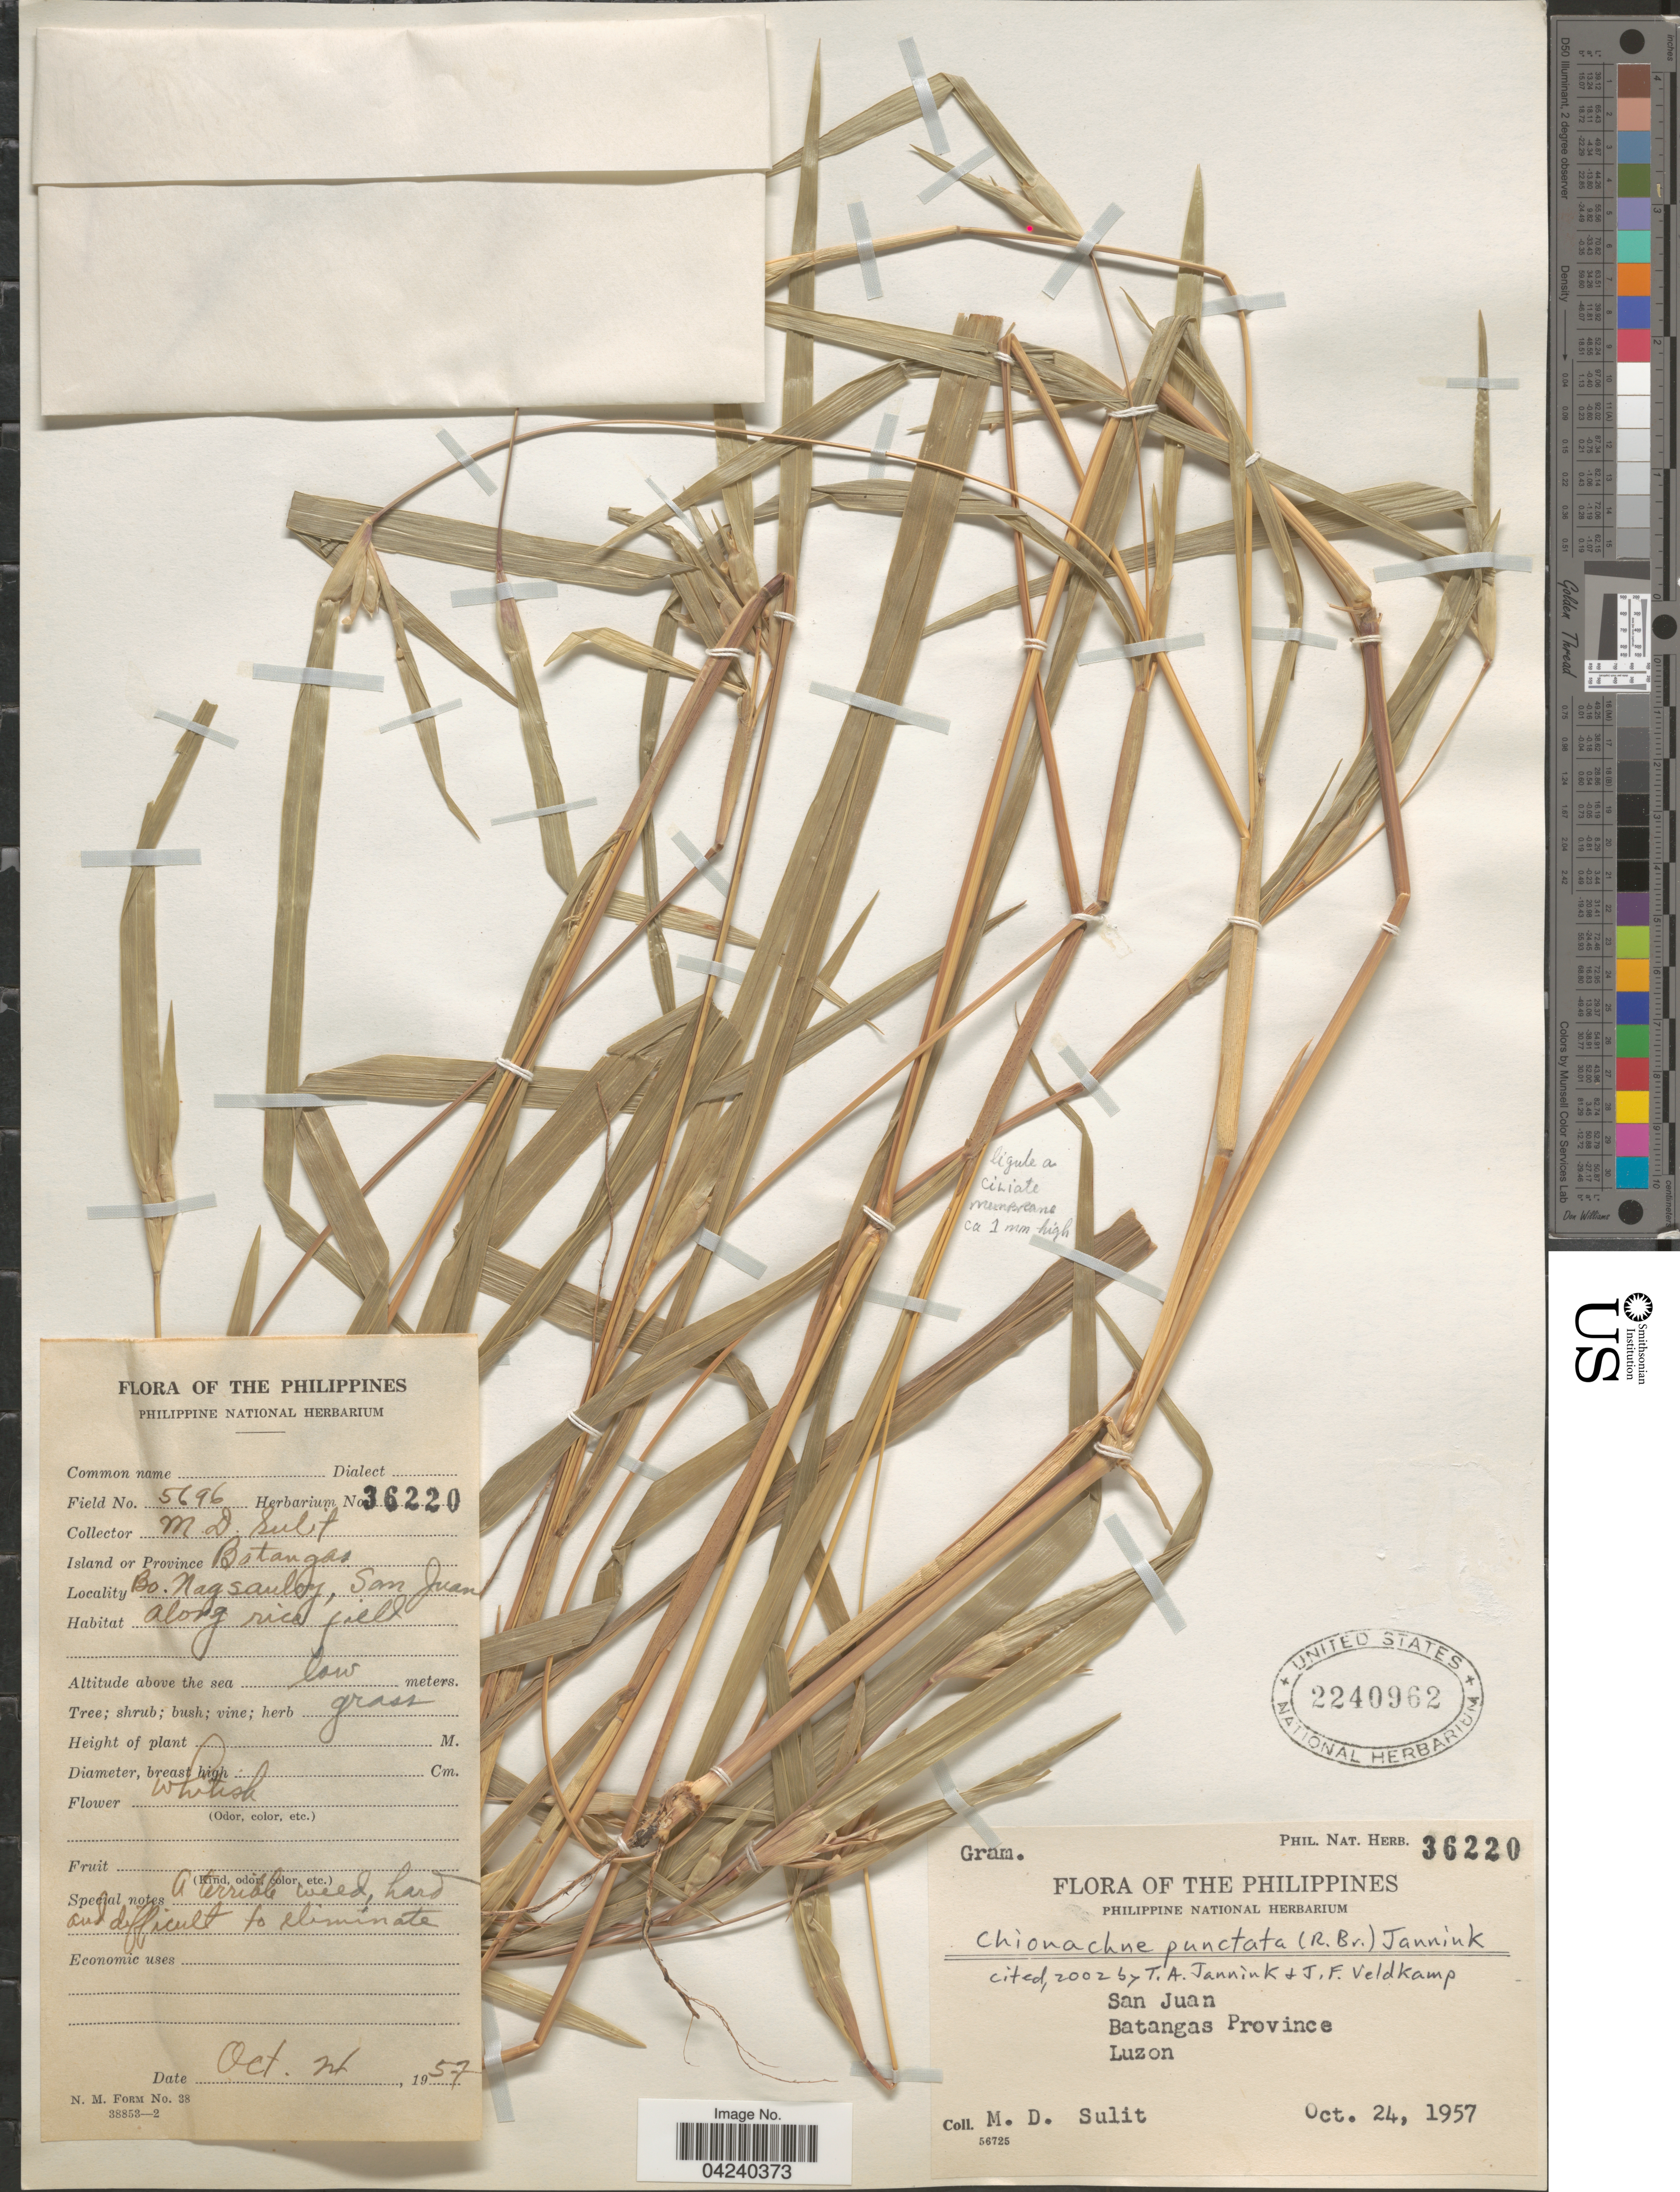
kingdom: Plantae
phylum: Tracheophyta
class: Liliopsida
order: Poales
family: Poaceae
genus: Chionachne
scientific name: Chionachne punctata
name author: (R.N.R. Br.) Jannink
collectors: M. Sulit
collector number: Phil. Nat. Herb. 36220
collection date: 1957-10-24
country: Philippines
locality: San Juan. Batangas Province. Luzon. Bo. Nagsaulay.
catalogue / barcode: US 2240962